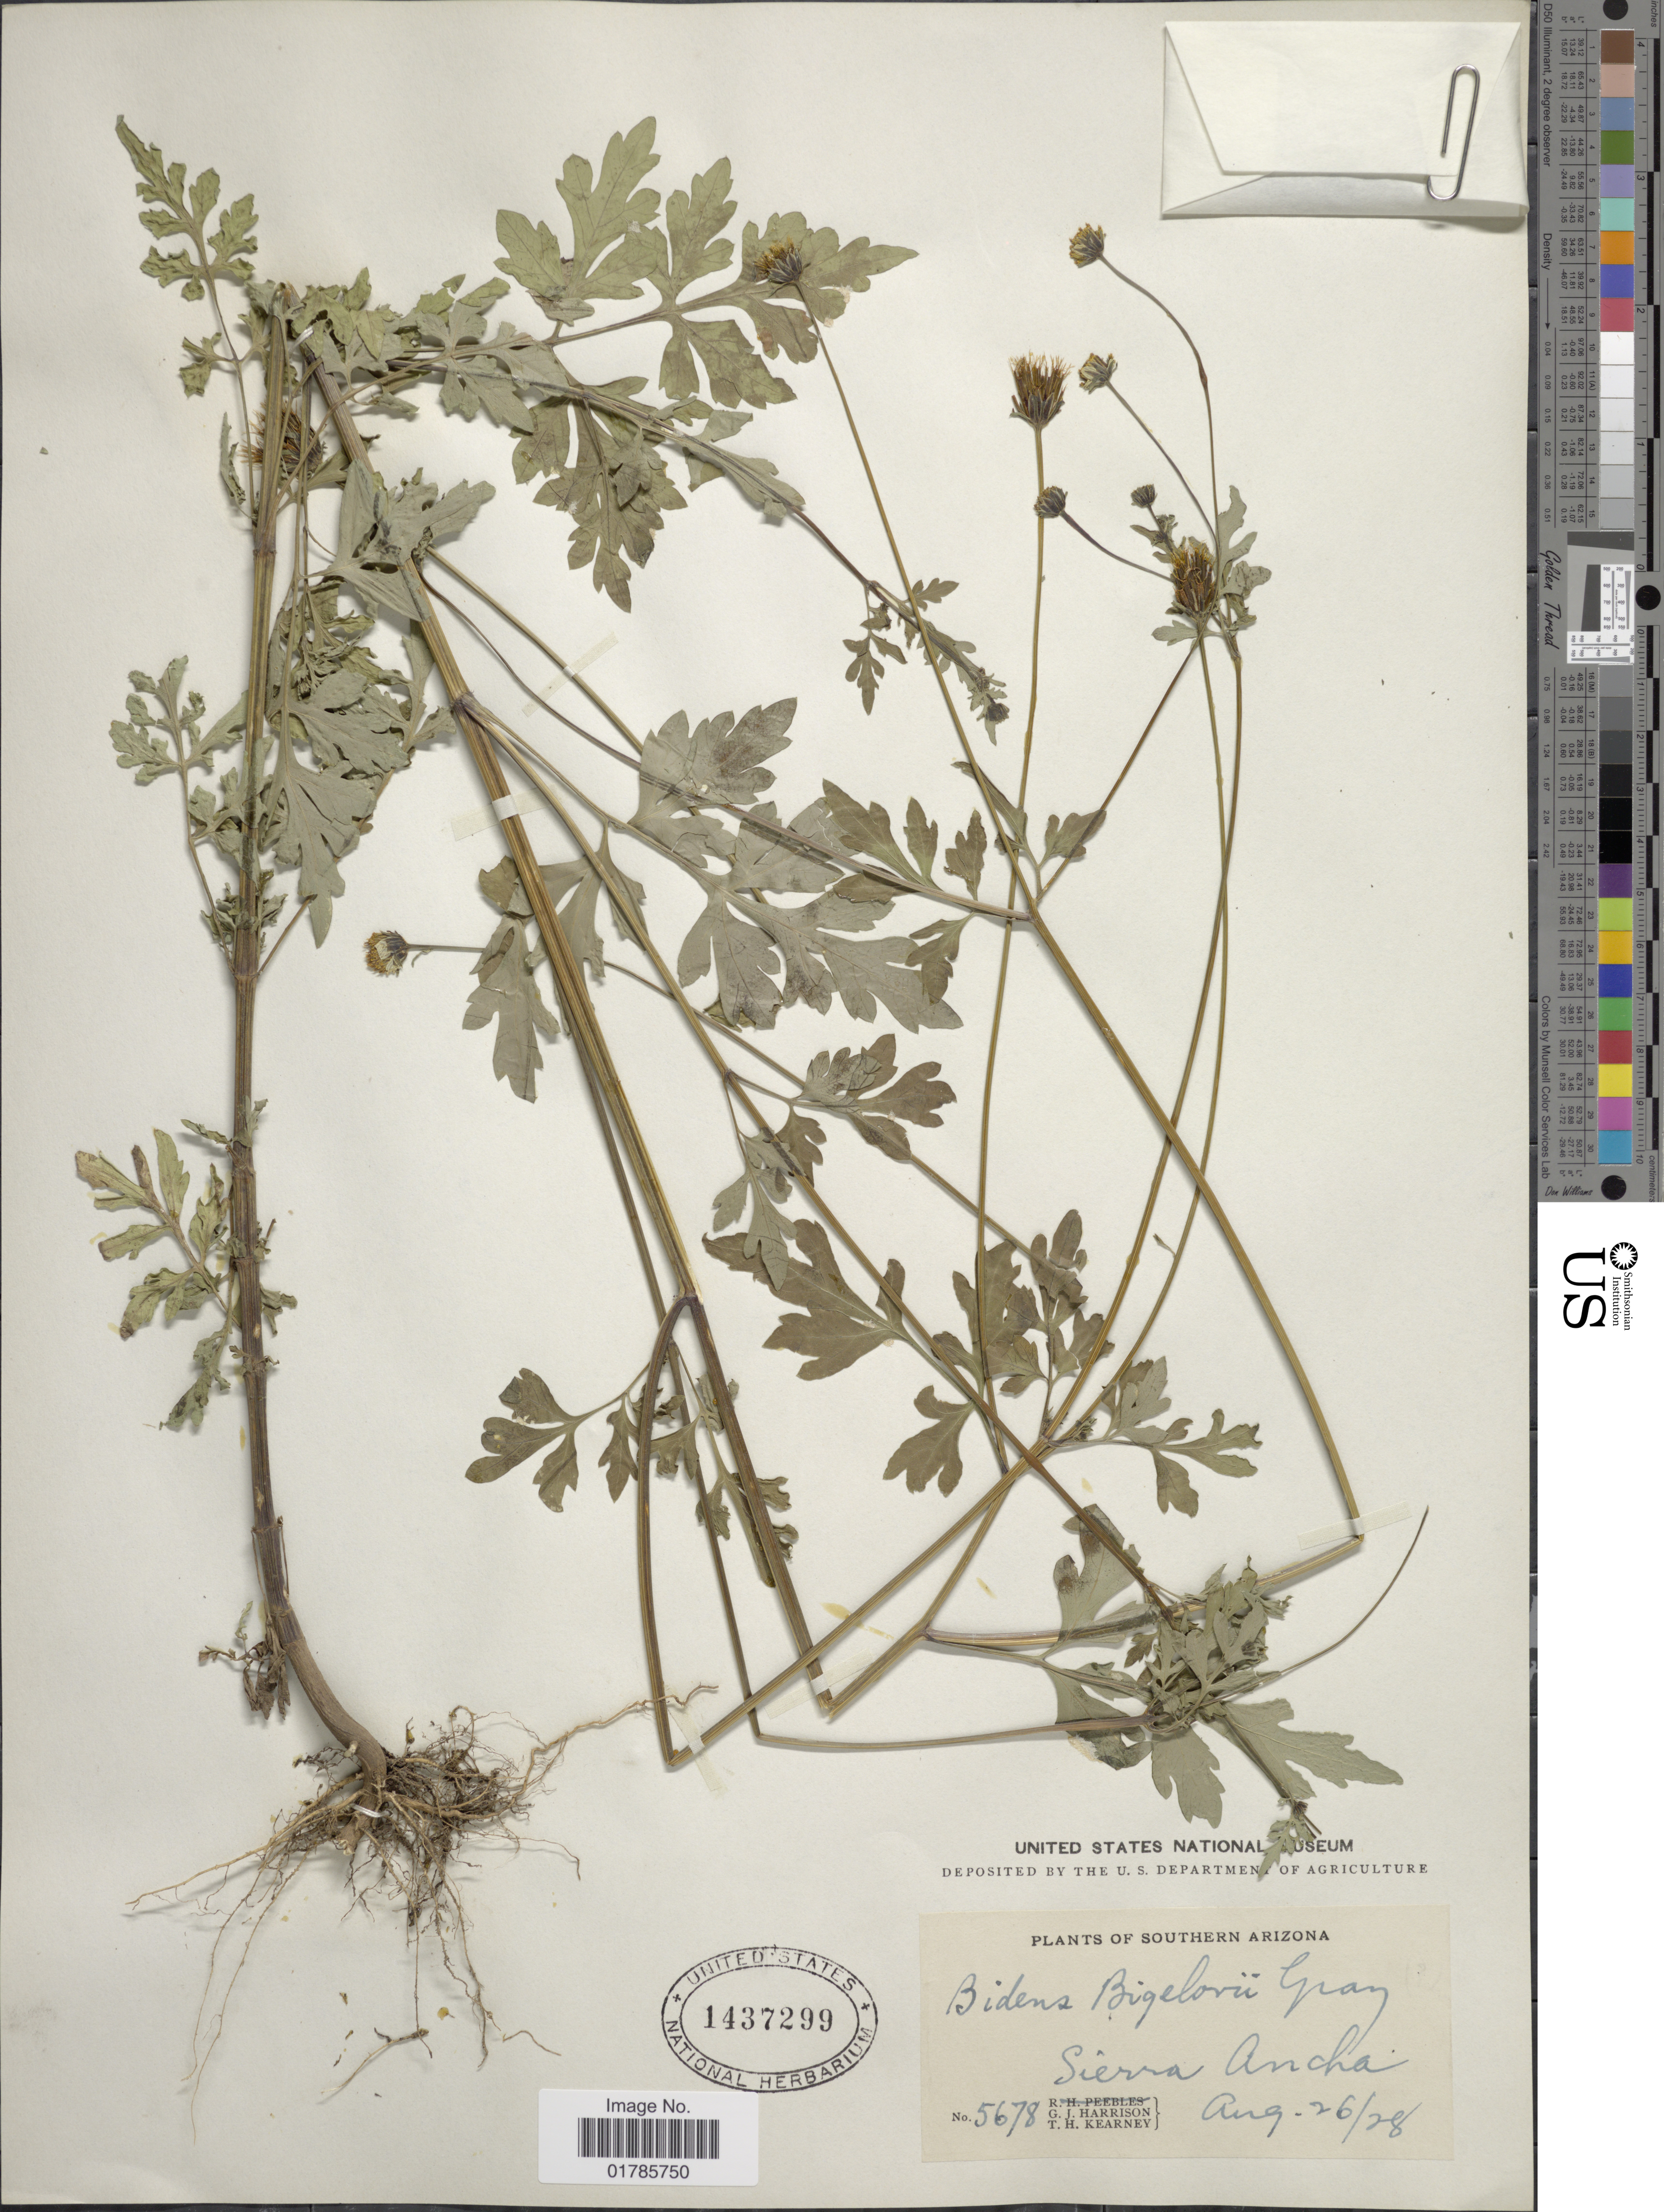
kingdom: Plantae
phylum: Tracheophyta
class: Magnoliopsida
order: Asterales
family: Asteraceae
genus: Bidens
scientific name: Bidens bigelovii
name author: A. Gray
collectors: G. J. Harrison & T. H. Kearney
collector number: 5678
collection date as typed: Transcribed d/m/y: 26/8/28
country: United States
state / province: Arizona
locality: Southern Arizona, Sierra Ancha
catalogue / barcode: US 1437299